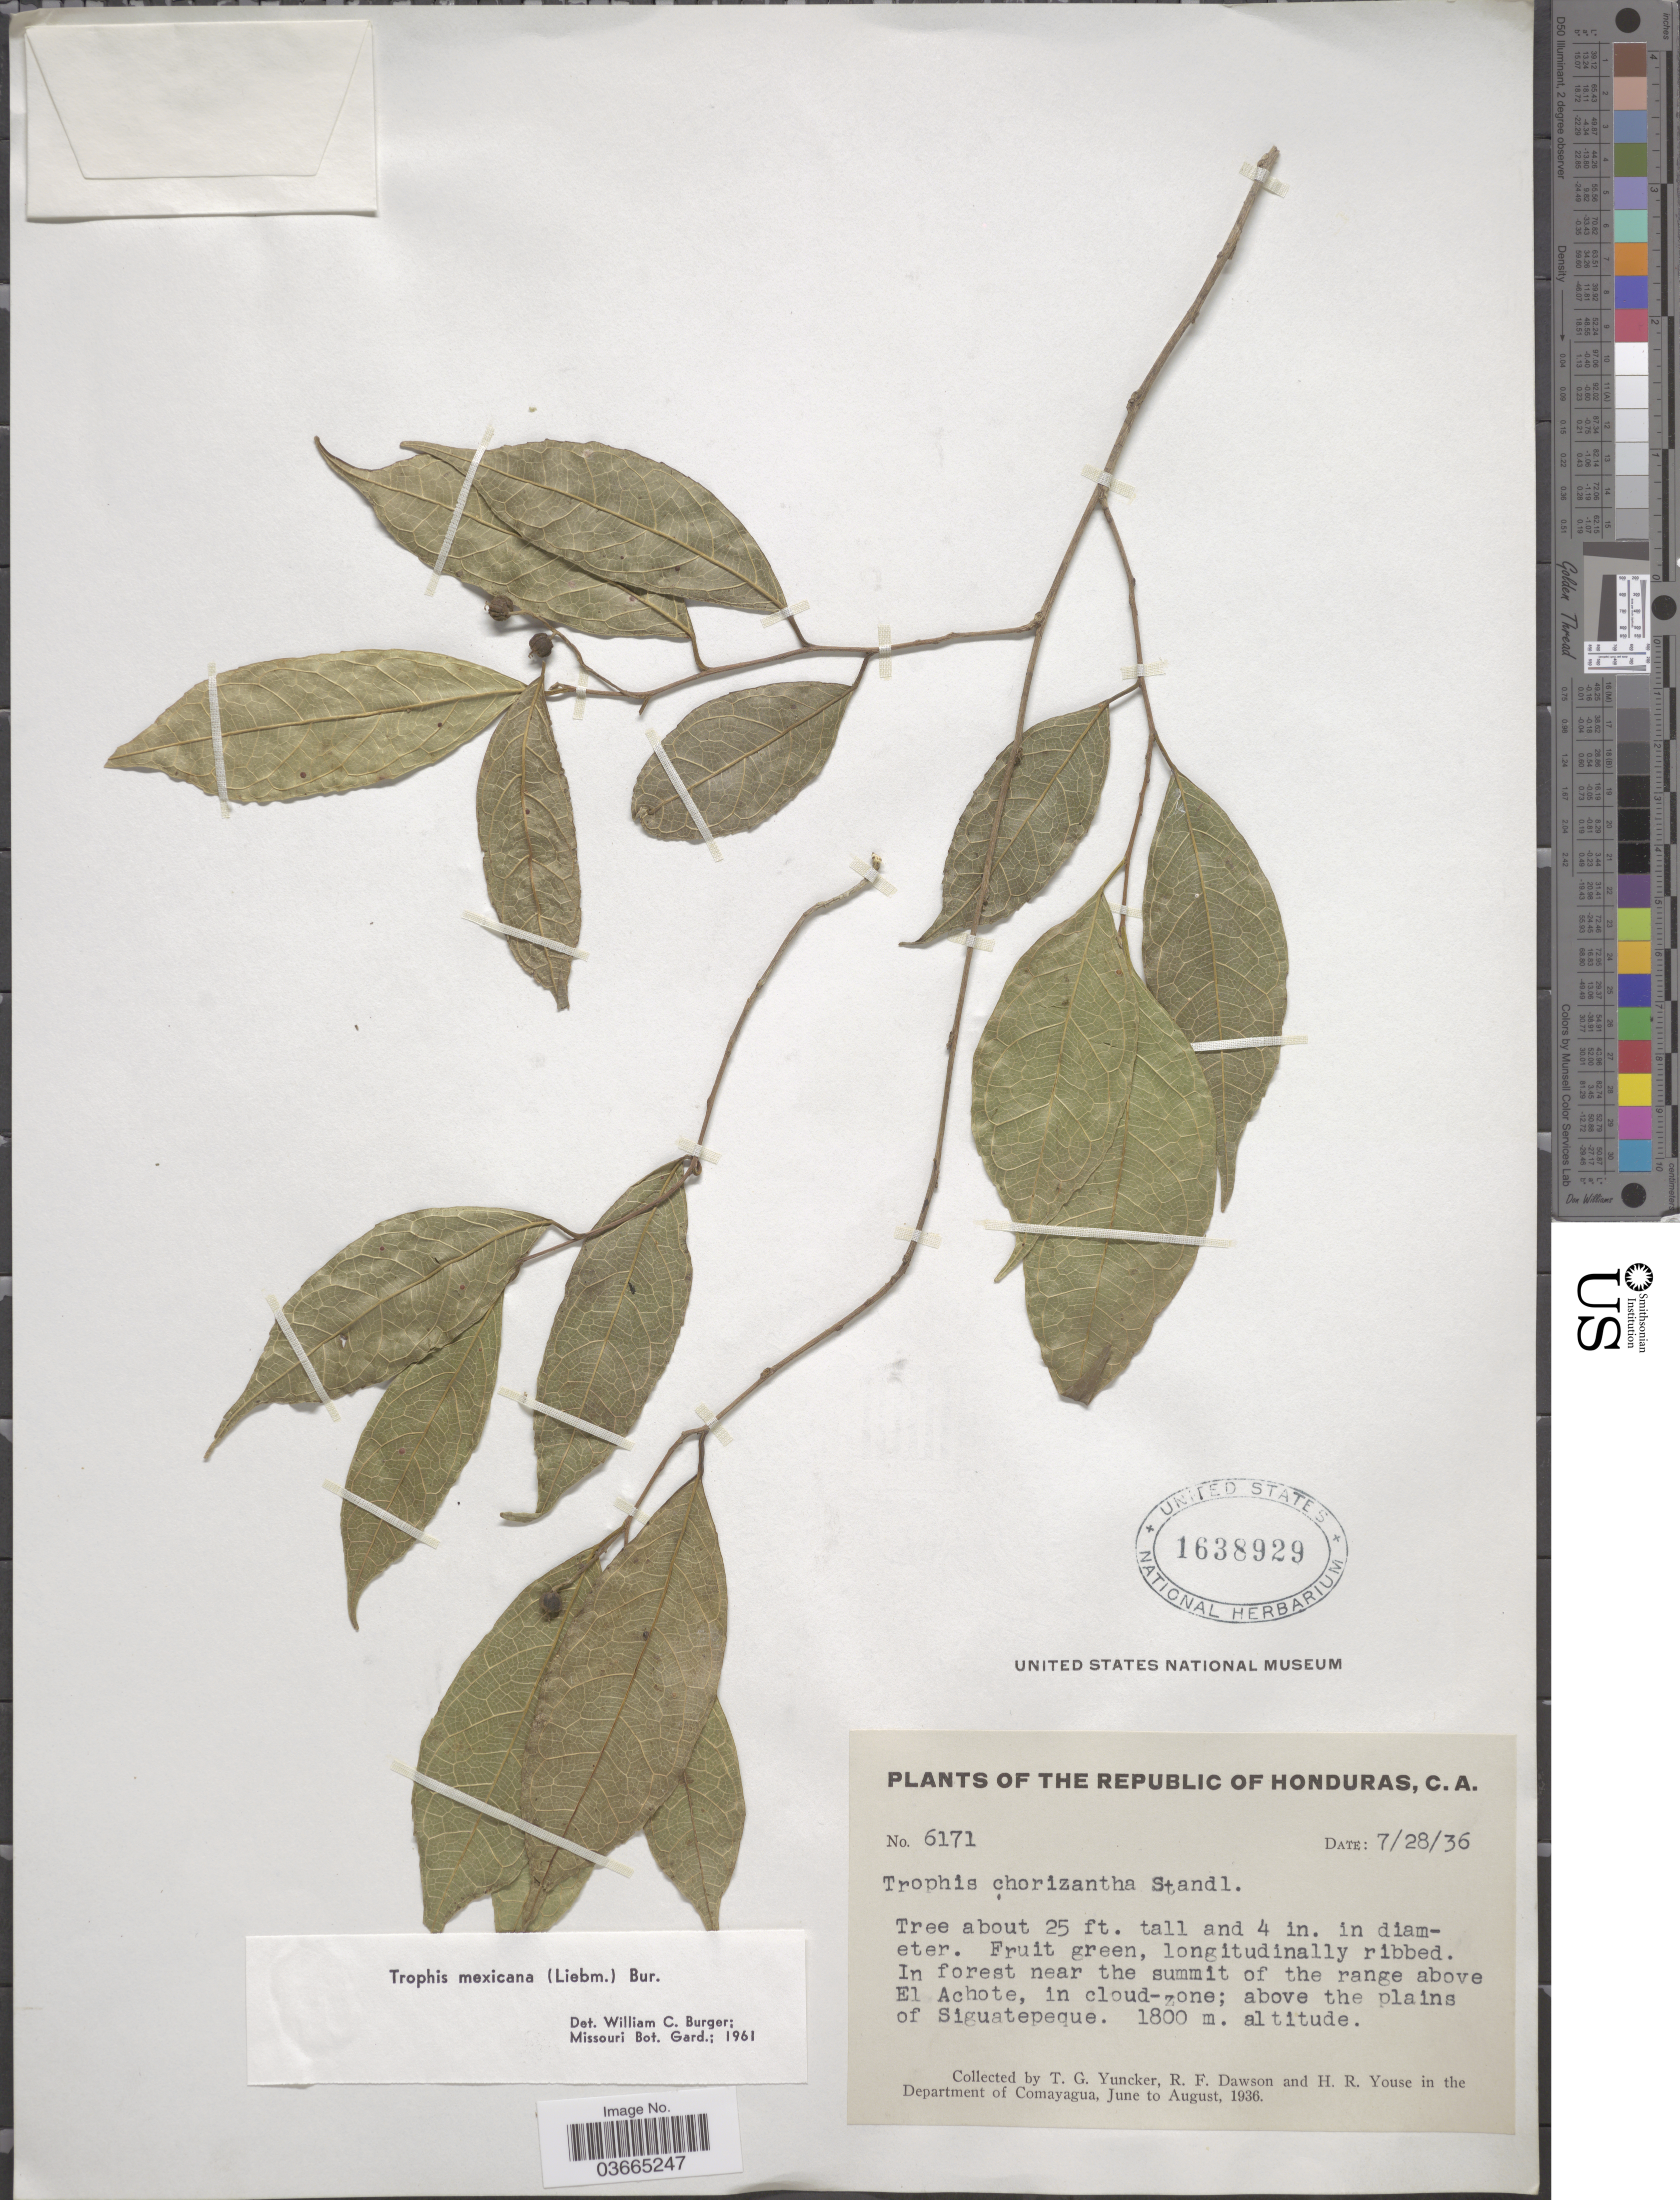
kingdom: Plantae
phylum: Tracheophyta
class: Magnoliopsida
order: Rosales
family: Moraceae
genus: Trophis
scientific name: Trophis mexicana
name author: (Liebm.) Bureau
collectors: T. G. Yuncker, R. F. Dawson & H. Youse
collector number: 6171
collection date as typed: Transcribed d/m/y: 28/7/36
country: Honduras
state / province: Comayagua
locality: The Republic of Honduras, C.A. In forest near the summit of the range above El Achote, in cloud-zone; above the plains of Siguatepeque.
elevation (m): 1800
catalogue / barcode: US 1638929